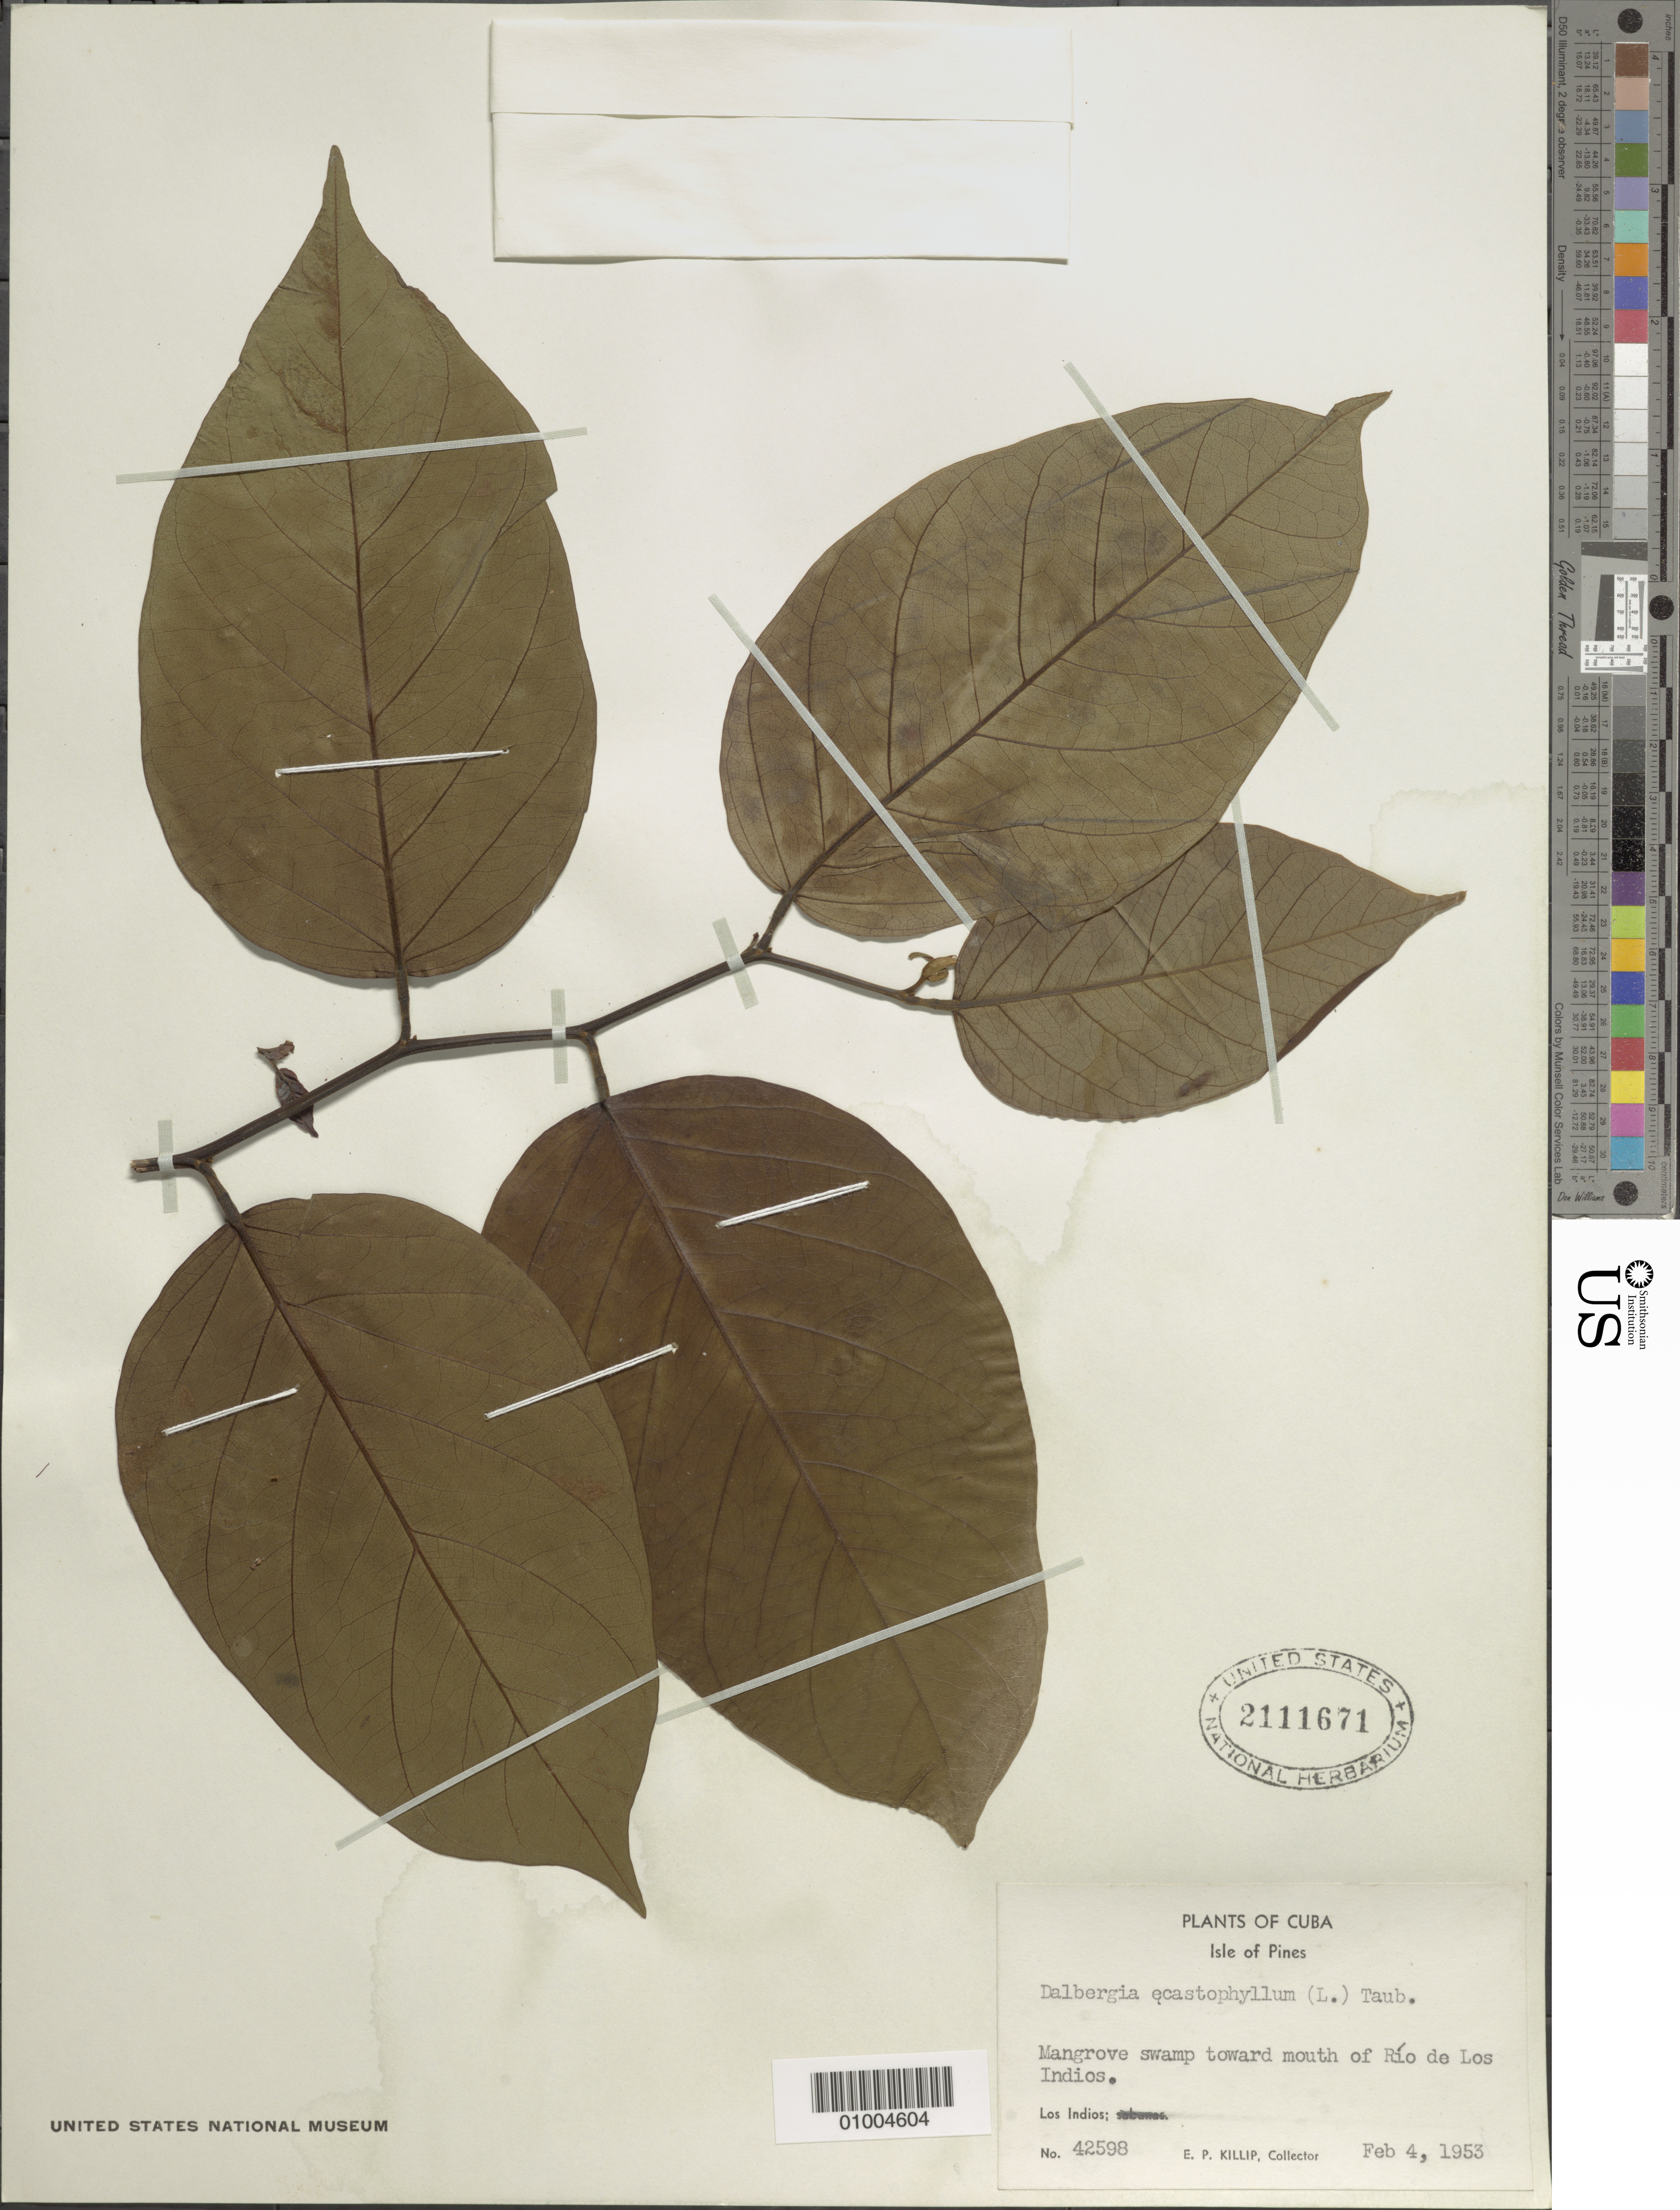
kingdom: Plantae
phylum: Tracheophyta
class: Magnoliopsida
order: Fabales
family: Fabaceae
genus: Dalbergia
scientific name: Dalbergia ecastaphyllum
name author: (L.) Taub.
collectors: E. P. Killip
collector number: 42598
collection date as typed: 04 Feb 1953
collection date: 1953-02-04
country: Cuba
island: Isla de la Juventud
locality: Margrove swamp toward mouth of Rio de Los Indios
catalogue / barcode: US 2111671